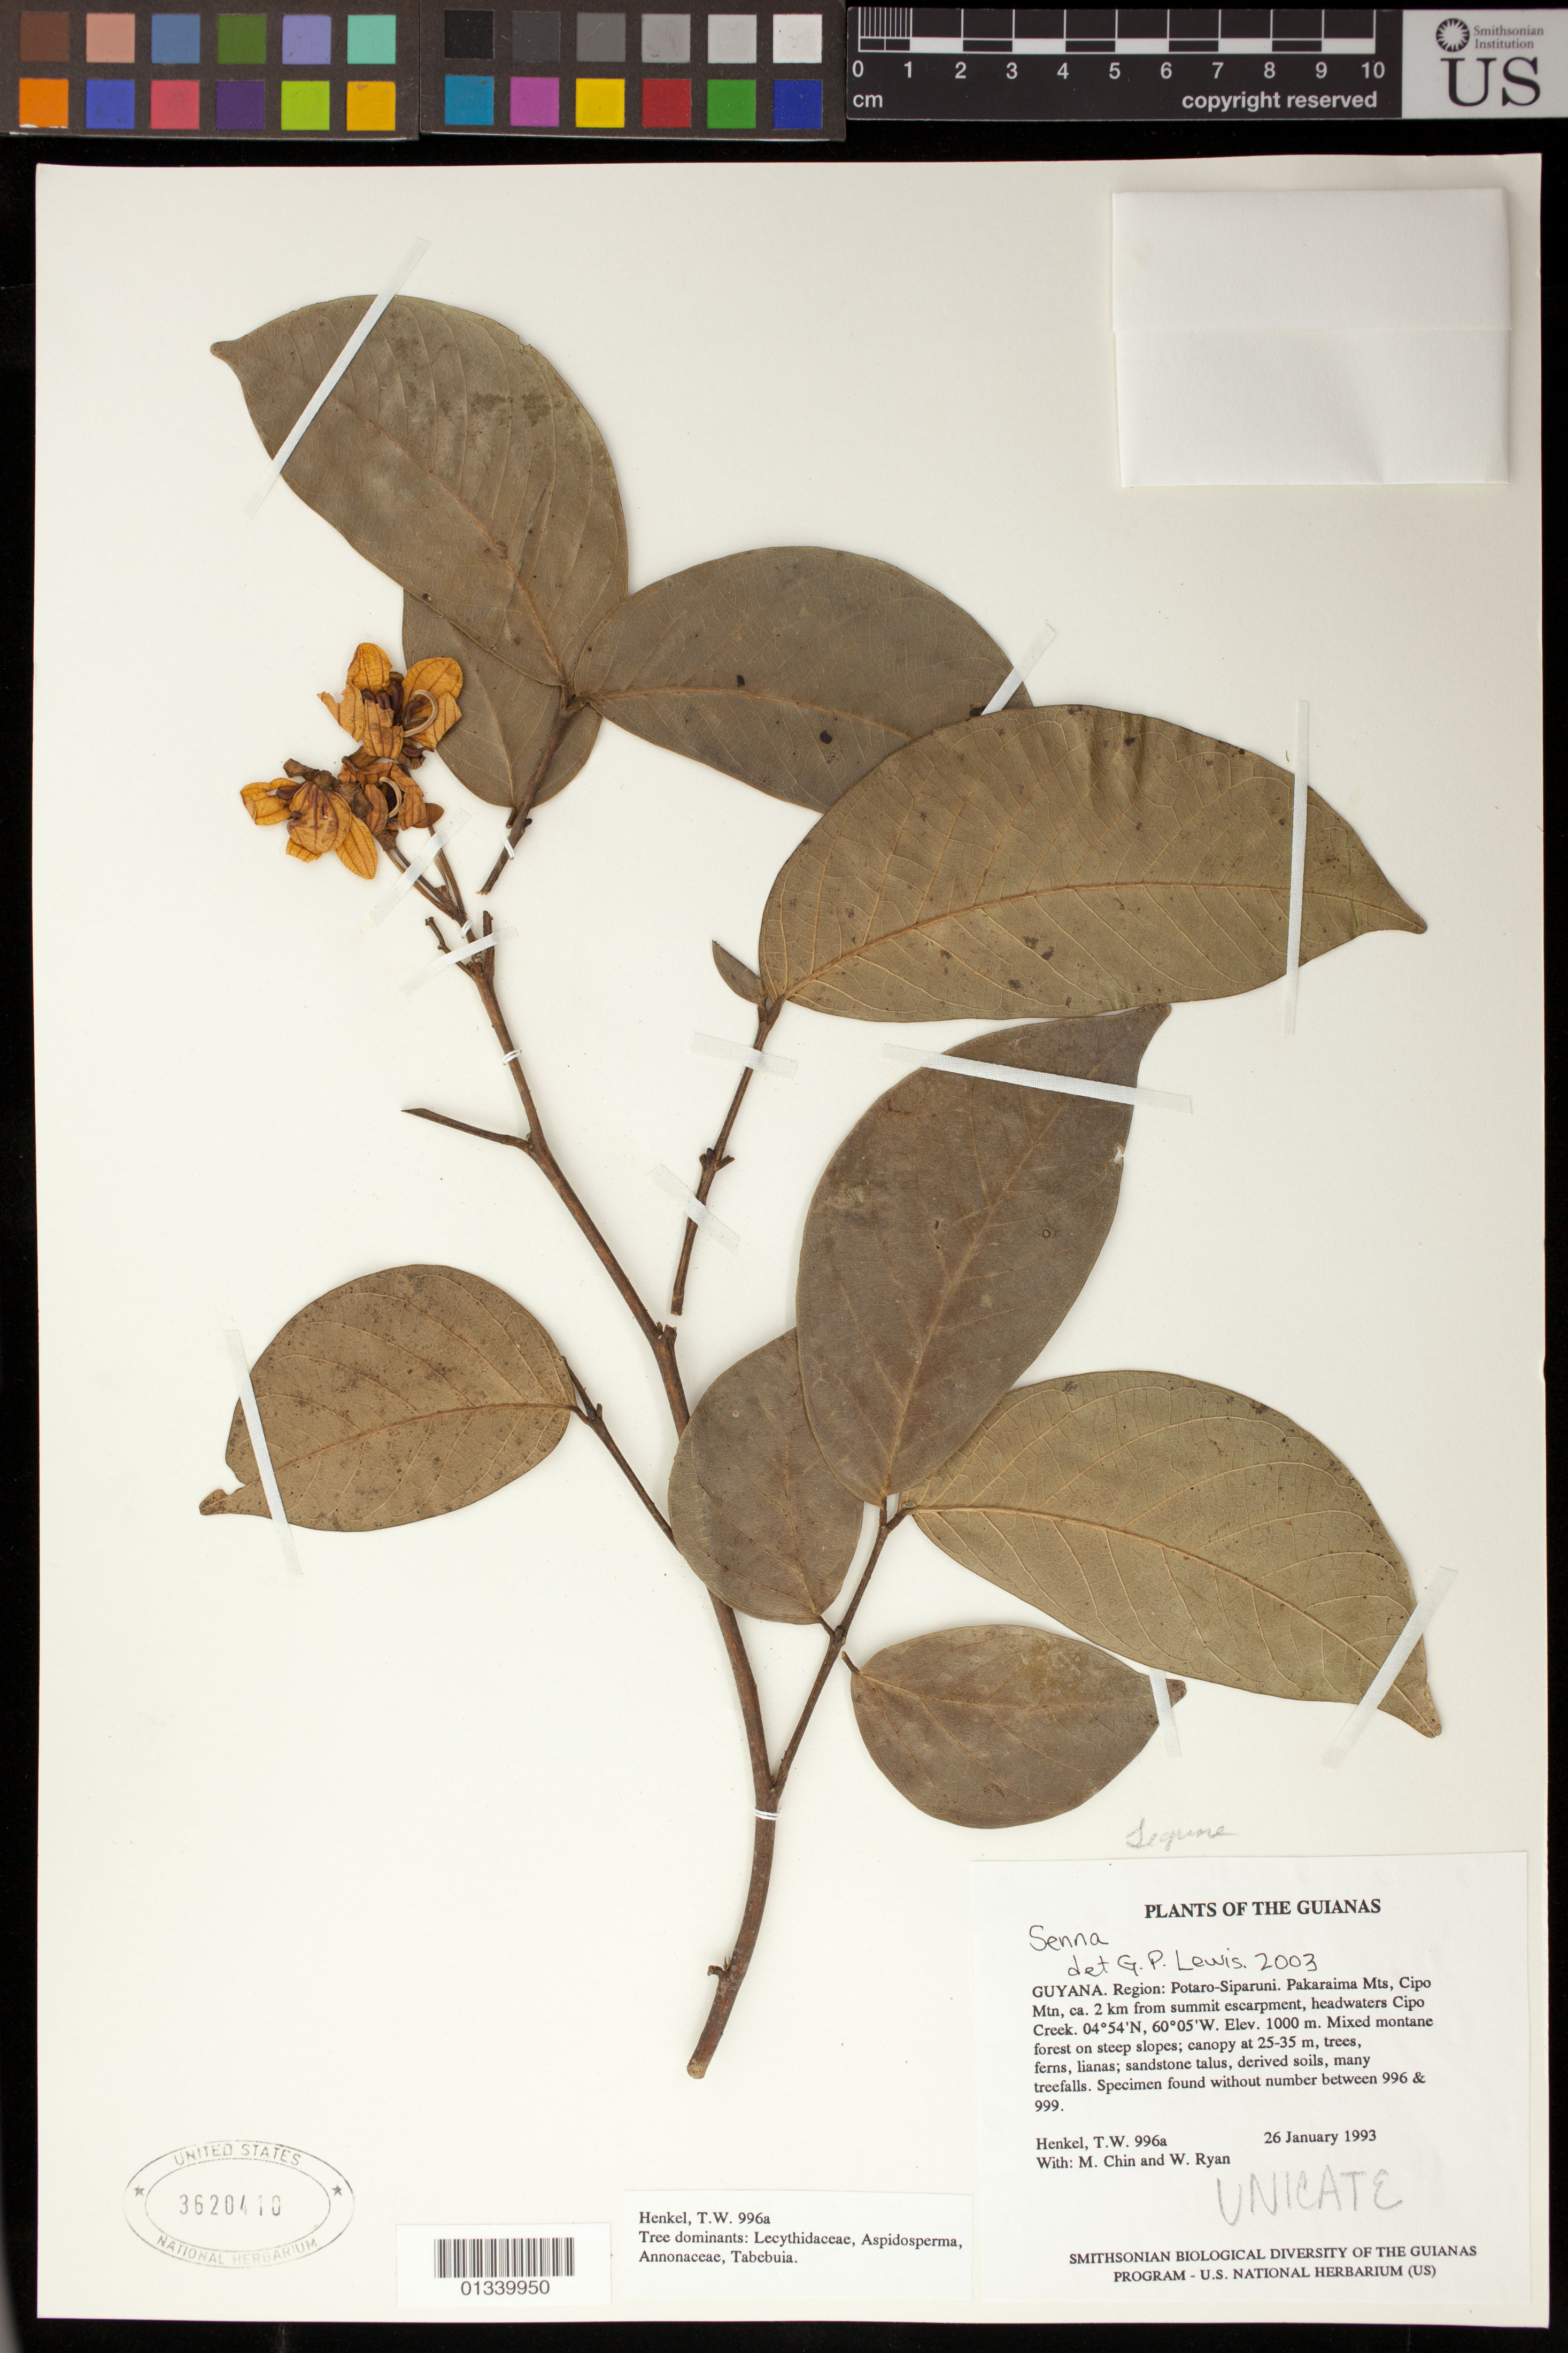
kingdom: Plantae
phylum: Tracheophyta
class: Magnoliopsida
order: Fabales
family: Fabaceae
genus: Senna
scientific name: Senna sp.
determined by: Lewis, Gwilym P.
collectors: T. Henkel, M. Chin & W. Ryan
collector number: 996 a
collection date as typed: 26 January 1993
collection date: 1993-01-26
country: Guyana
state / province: Potaro-Siparuni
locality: Pakaraima Mts, Cipo Mtn, ca. 2 km from summit escarpment, headwaters Cipo Creek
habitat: Mixed montane forest on steep slopes; canopy at 25-35 m, trees, ferns, lianas; sandstone talus, derived soils, many treefalls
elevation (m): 1000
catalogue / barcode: US 3620410